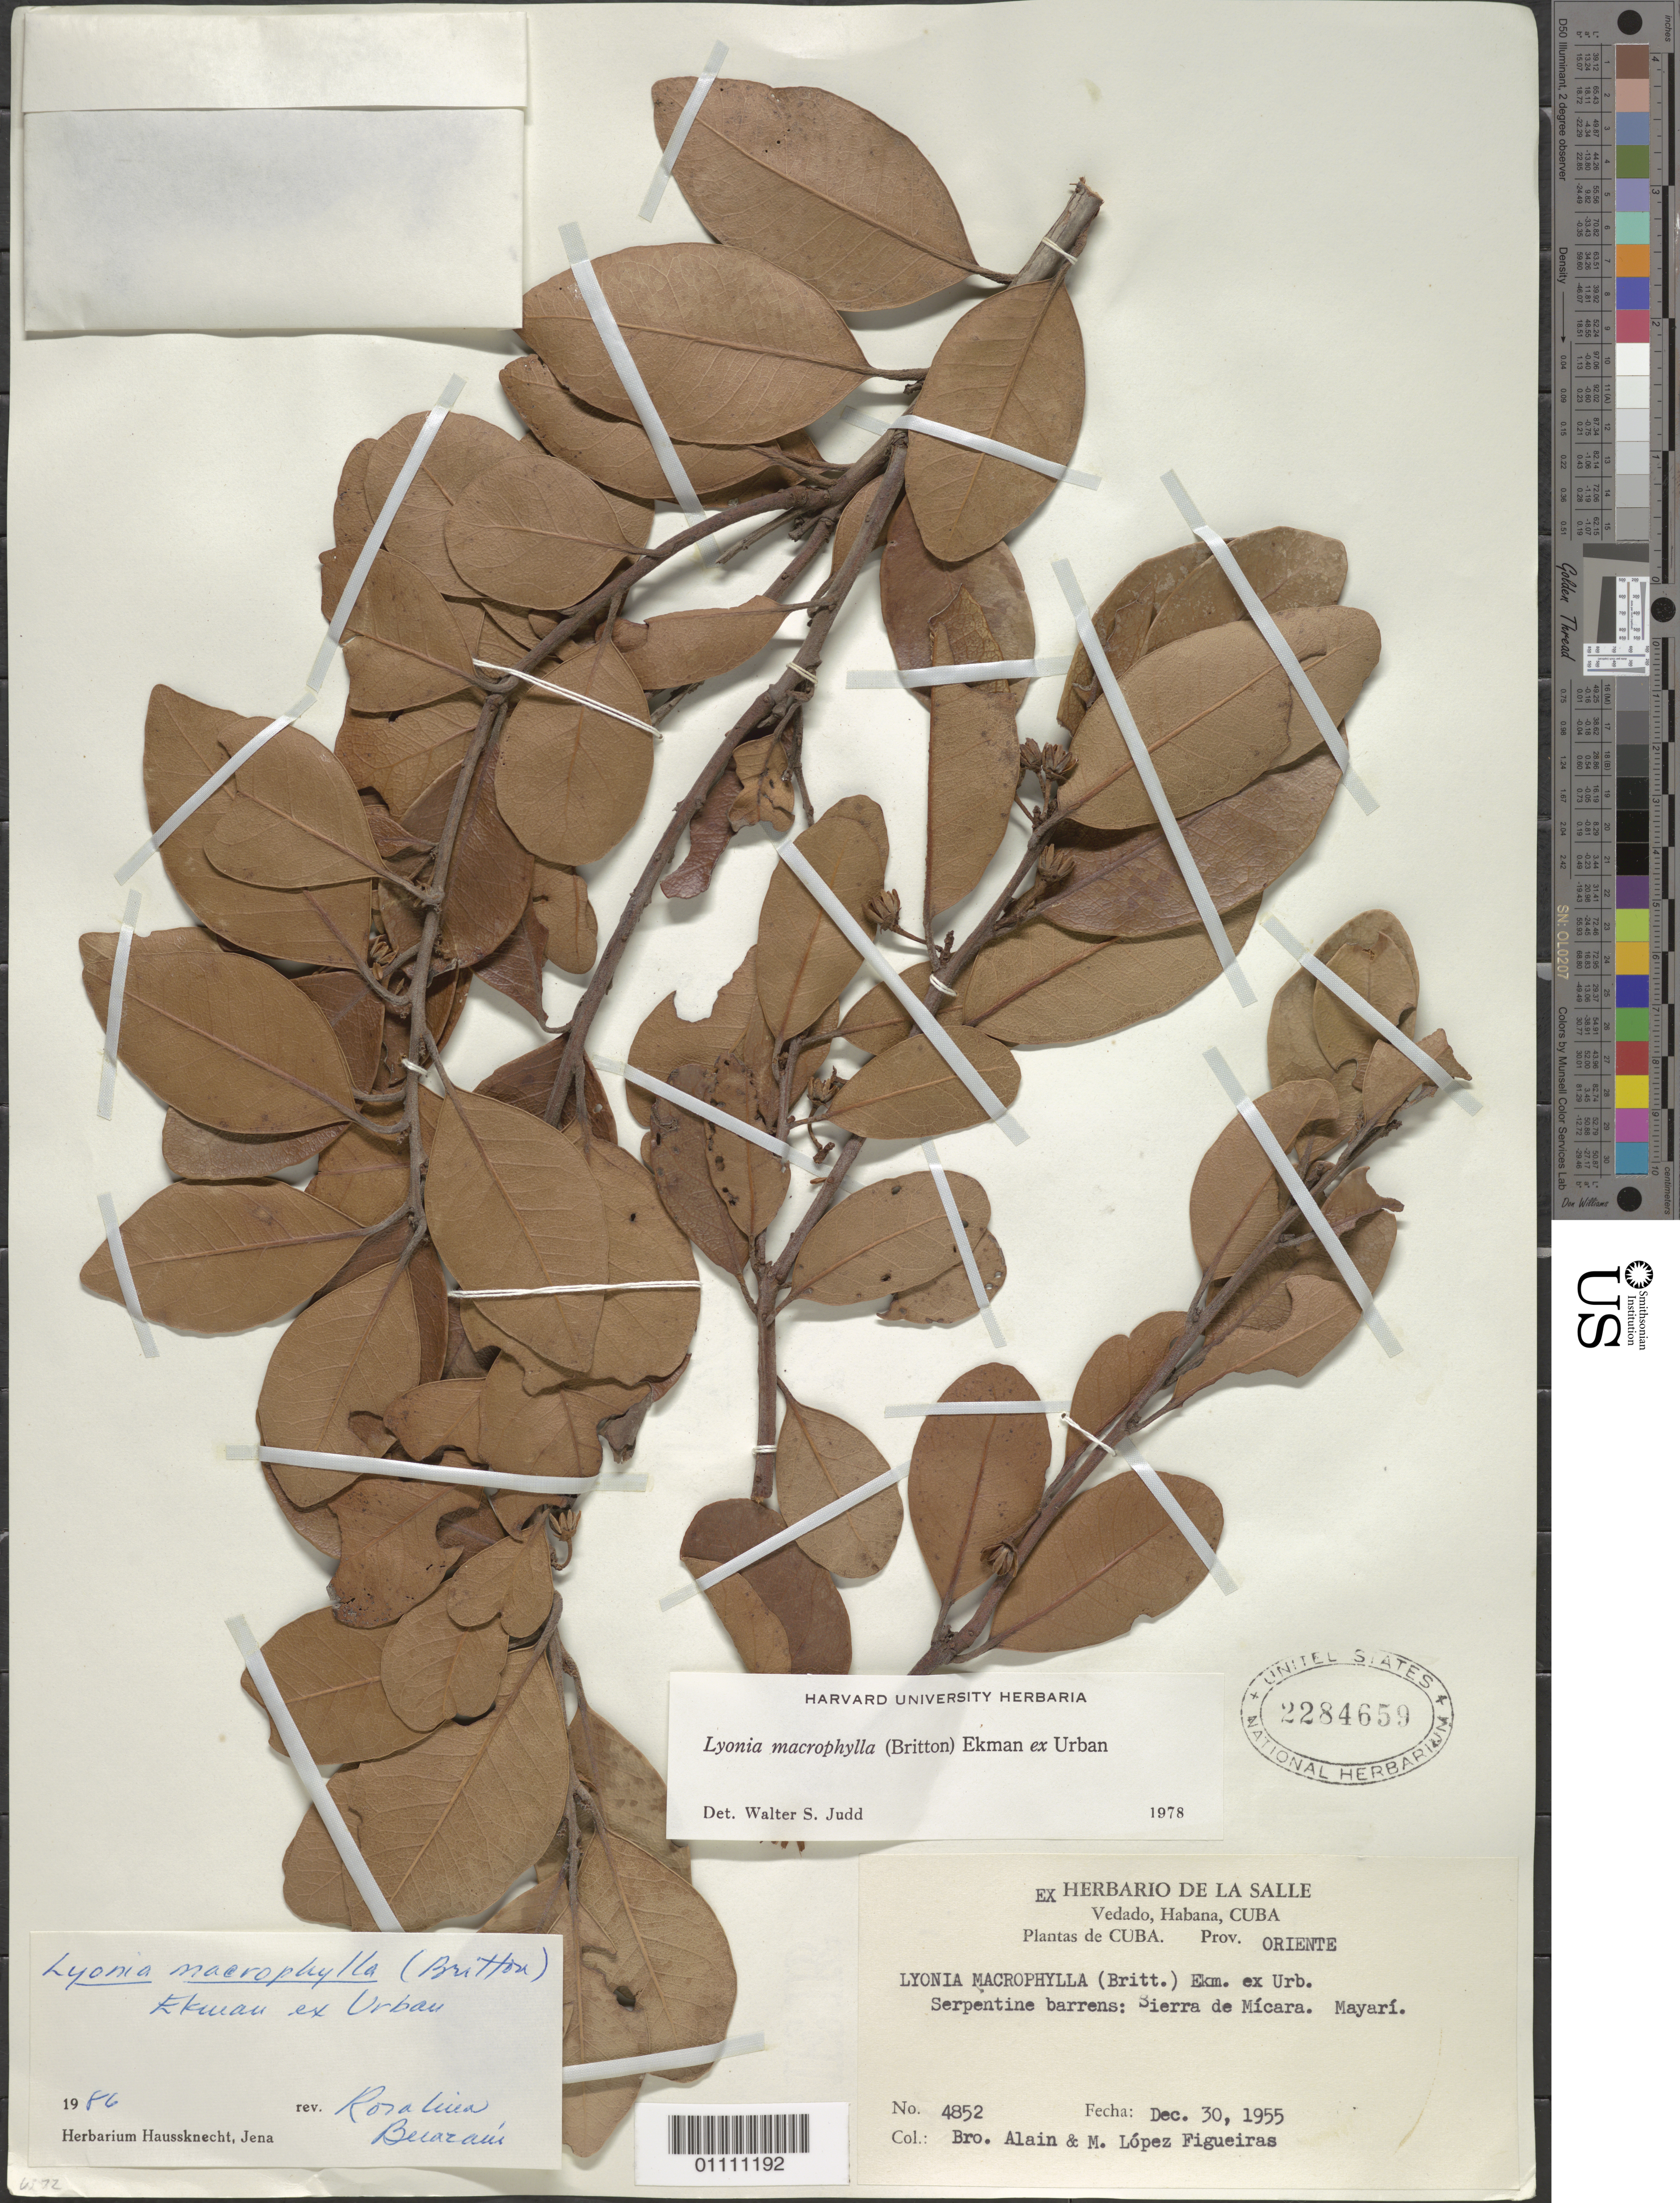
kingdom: Plantae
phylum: Tracheophyta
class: Magnoliopsida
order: Ericales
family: Ericaceae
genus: Lyonia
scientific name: Lyonia macrophylla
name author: (Britton) Ekman ex Urb.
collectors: A. H. Liogier & M. López Figueiras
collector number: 4852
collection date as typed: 30 Dec 1955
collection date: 1955-12-30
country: Cuba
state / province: Oriente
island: Cuba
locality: Serpentine barrens: Sierra de Micara Mayari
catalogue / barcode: US 2284659